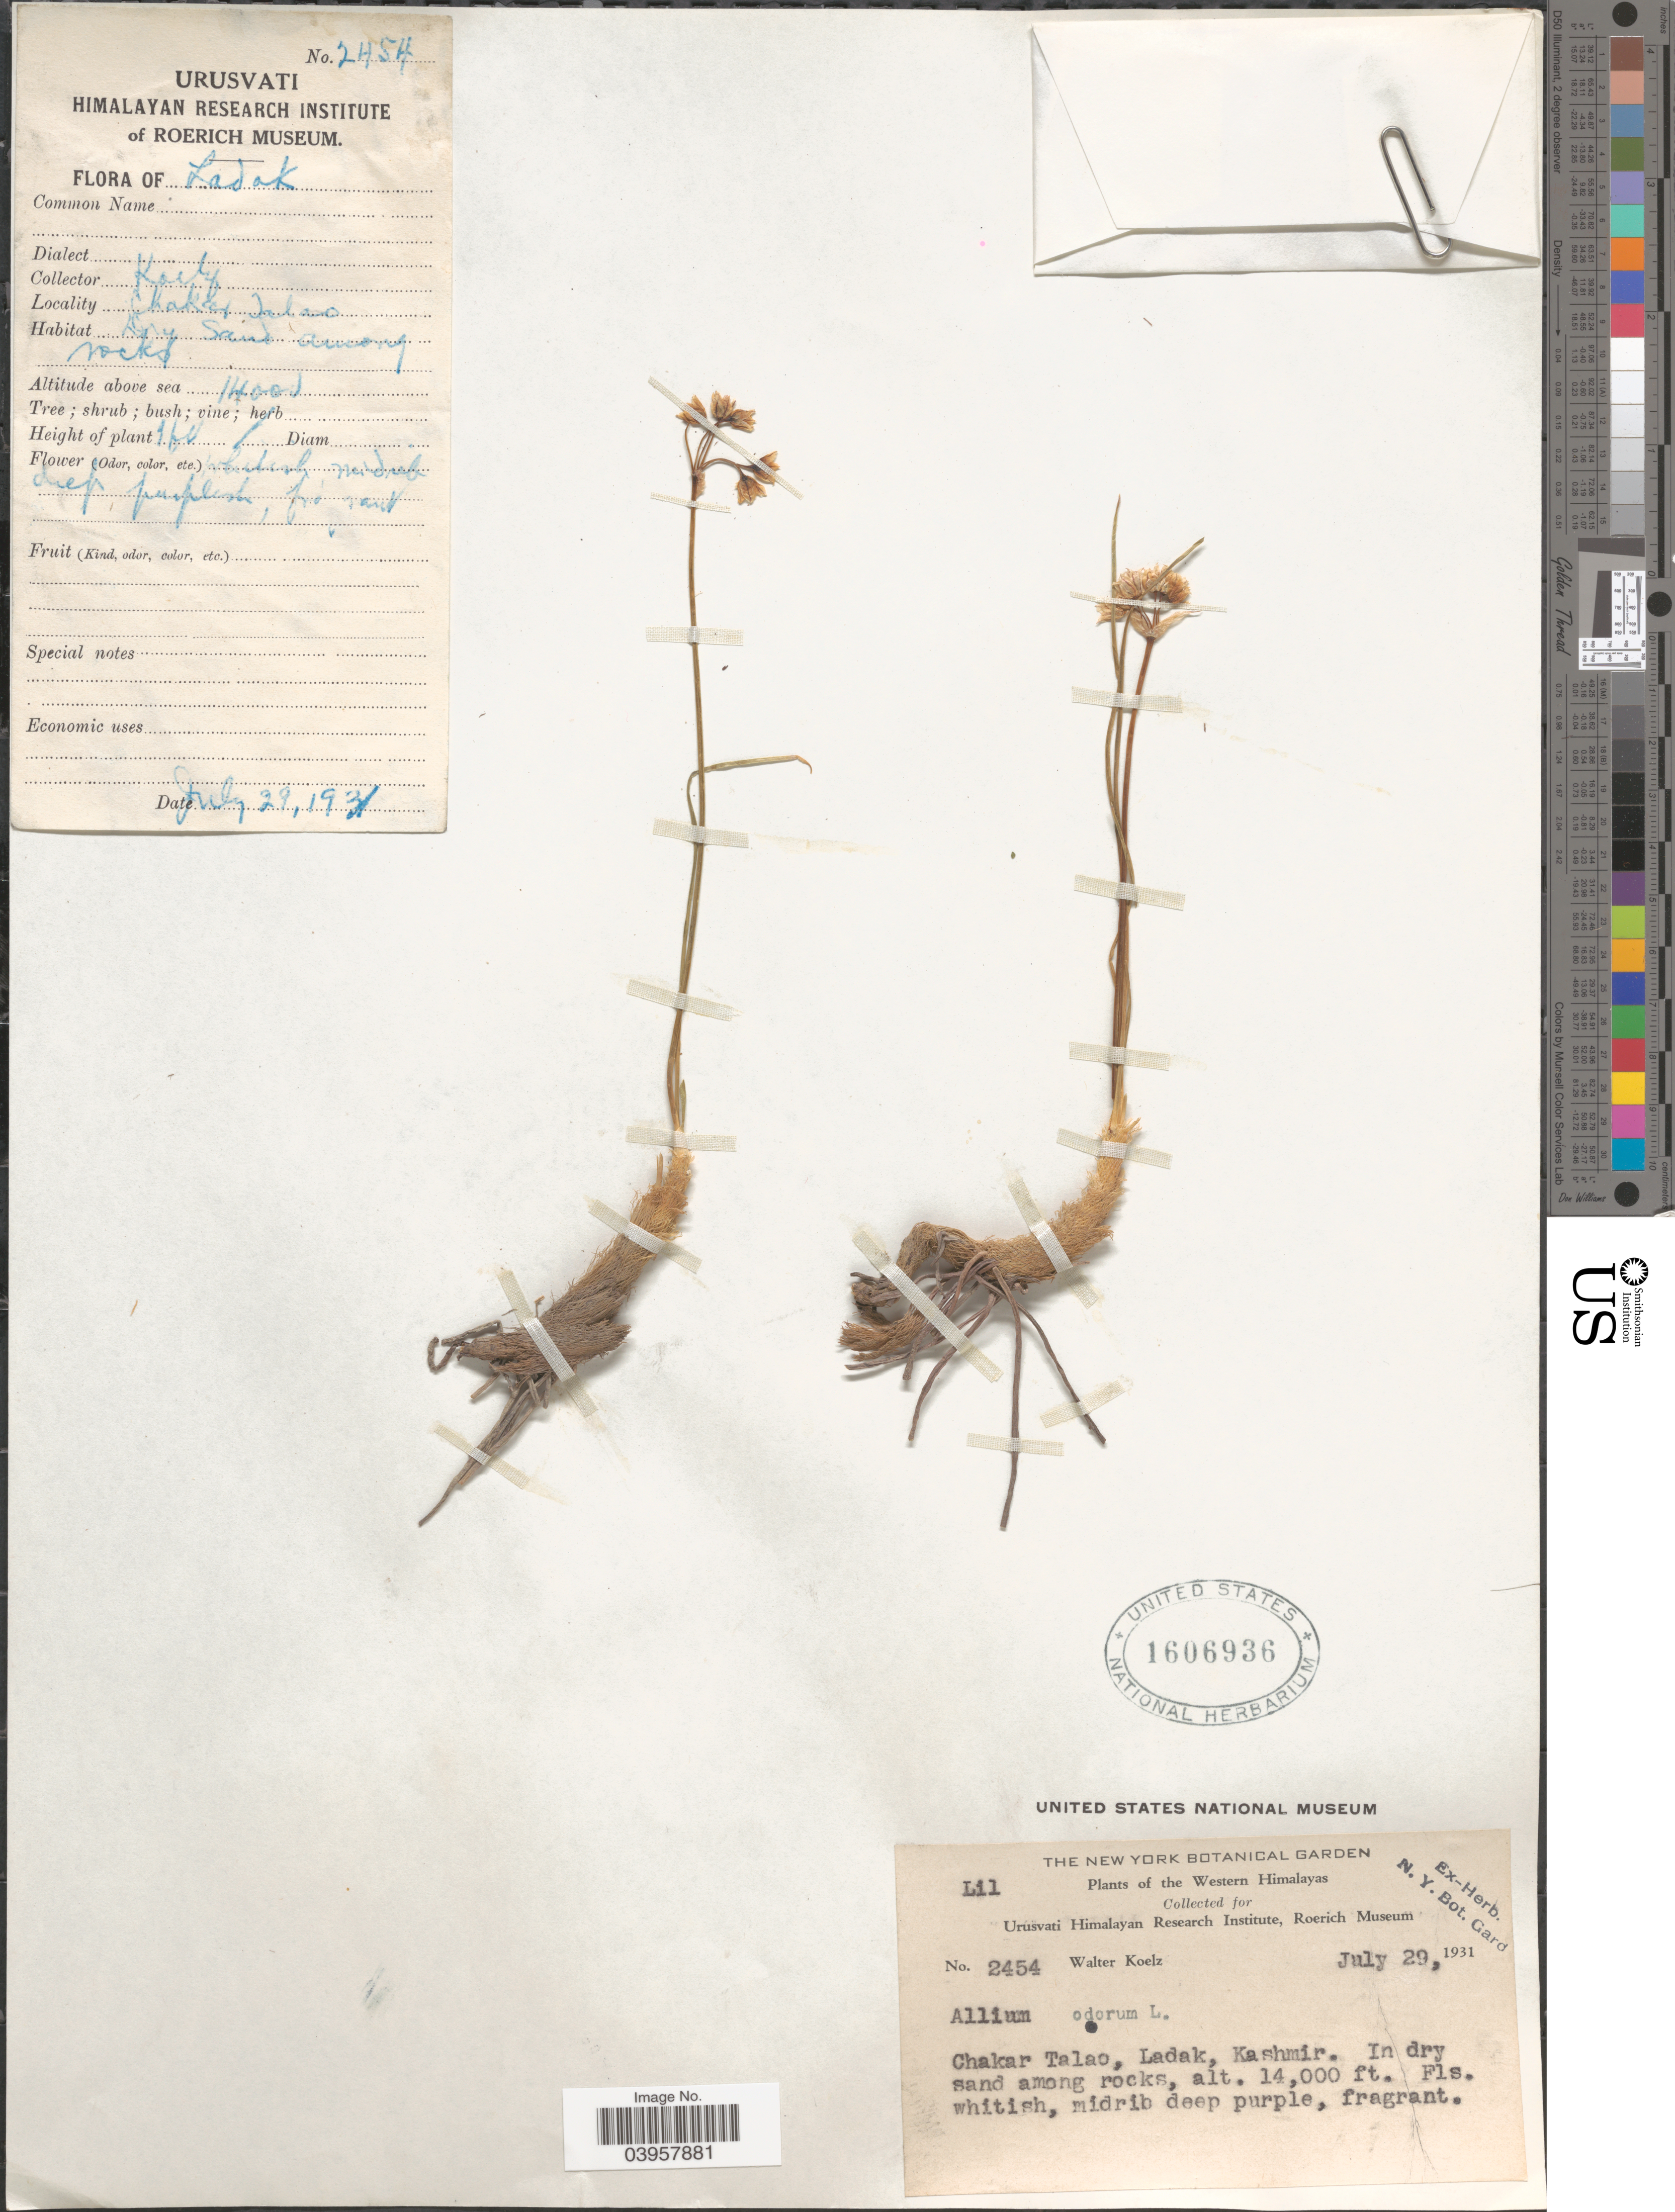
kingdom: Plantae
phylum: Tracheophyta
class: Liliopsida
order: Asparagales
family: Amaryllidaceae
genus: Allium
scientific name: Allium ramosum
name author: L.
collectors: W. N. Koelz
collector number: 2454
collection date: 1931-07-29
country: India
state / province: Ladakh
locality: The Western Himalayas. Chakar Talao, Ladak, Kashmir.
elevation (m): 4267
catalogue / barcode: US 1606936